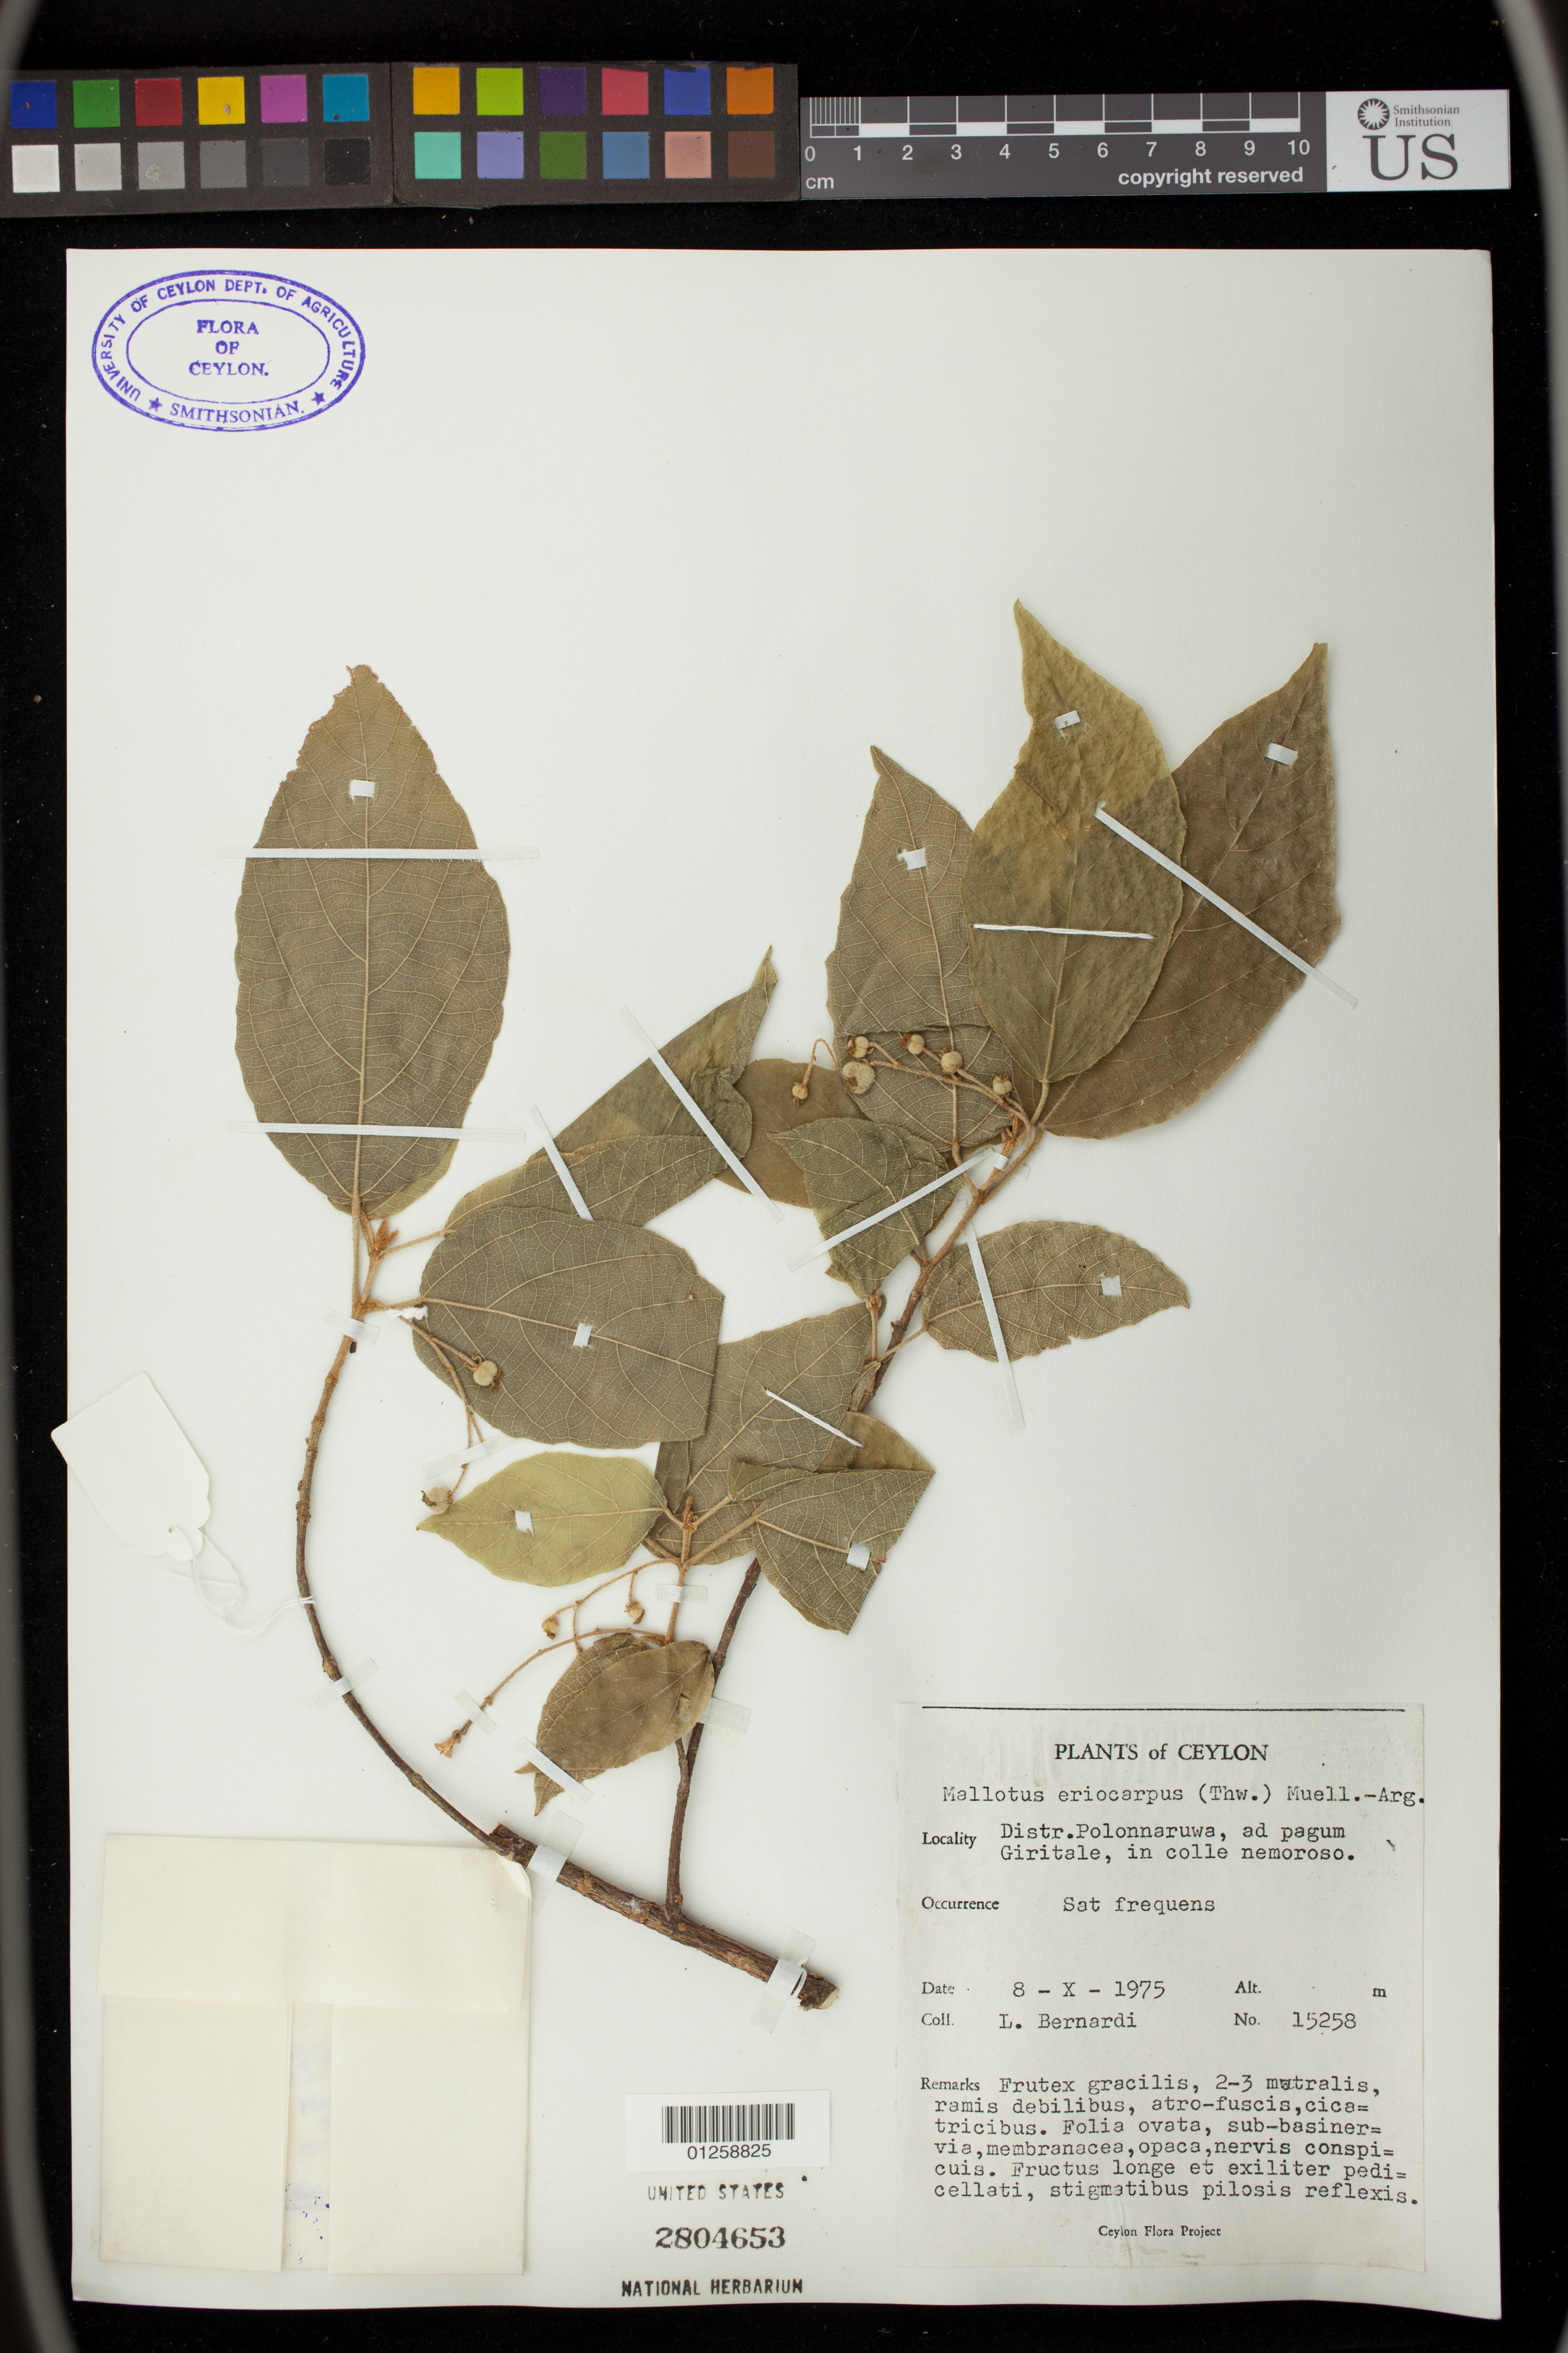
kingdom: Plantae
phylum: Tracheophyta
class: Magnoliopsida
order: Malpighiales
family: Euphorbiaceae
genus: Mallotus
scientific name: Mallotus eriocarpus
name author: (Thwaites) Müll. Arg.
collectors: L. Bernardi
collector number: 15258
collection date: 1975-10-08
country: Sri Lanka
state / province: North Central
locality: Distr. Polonnaruwa, ad pagum Giritale, in colle nemoroso.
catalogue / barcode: US 2804653